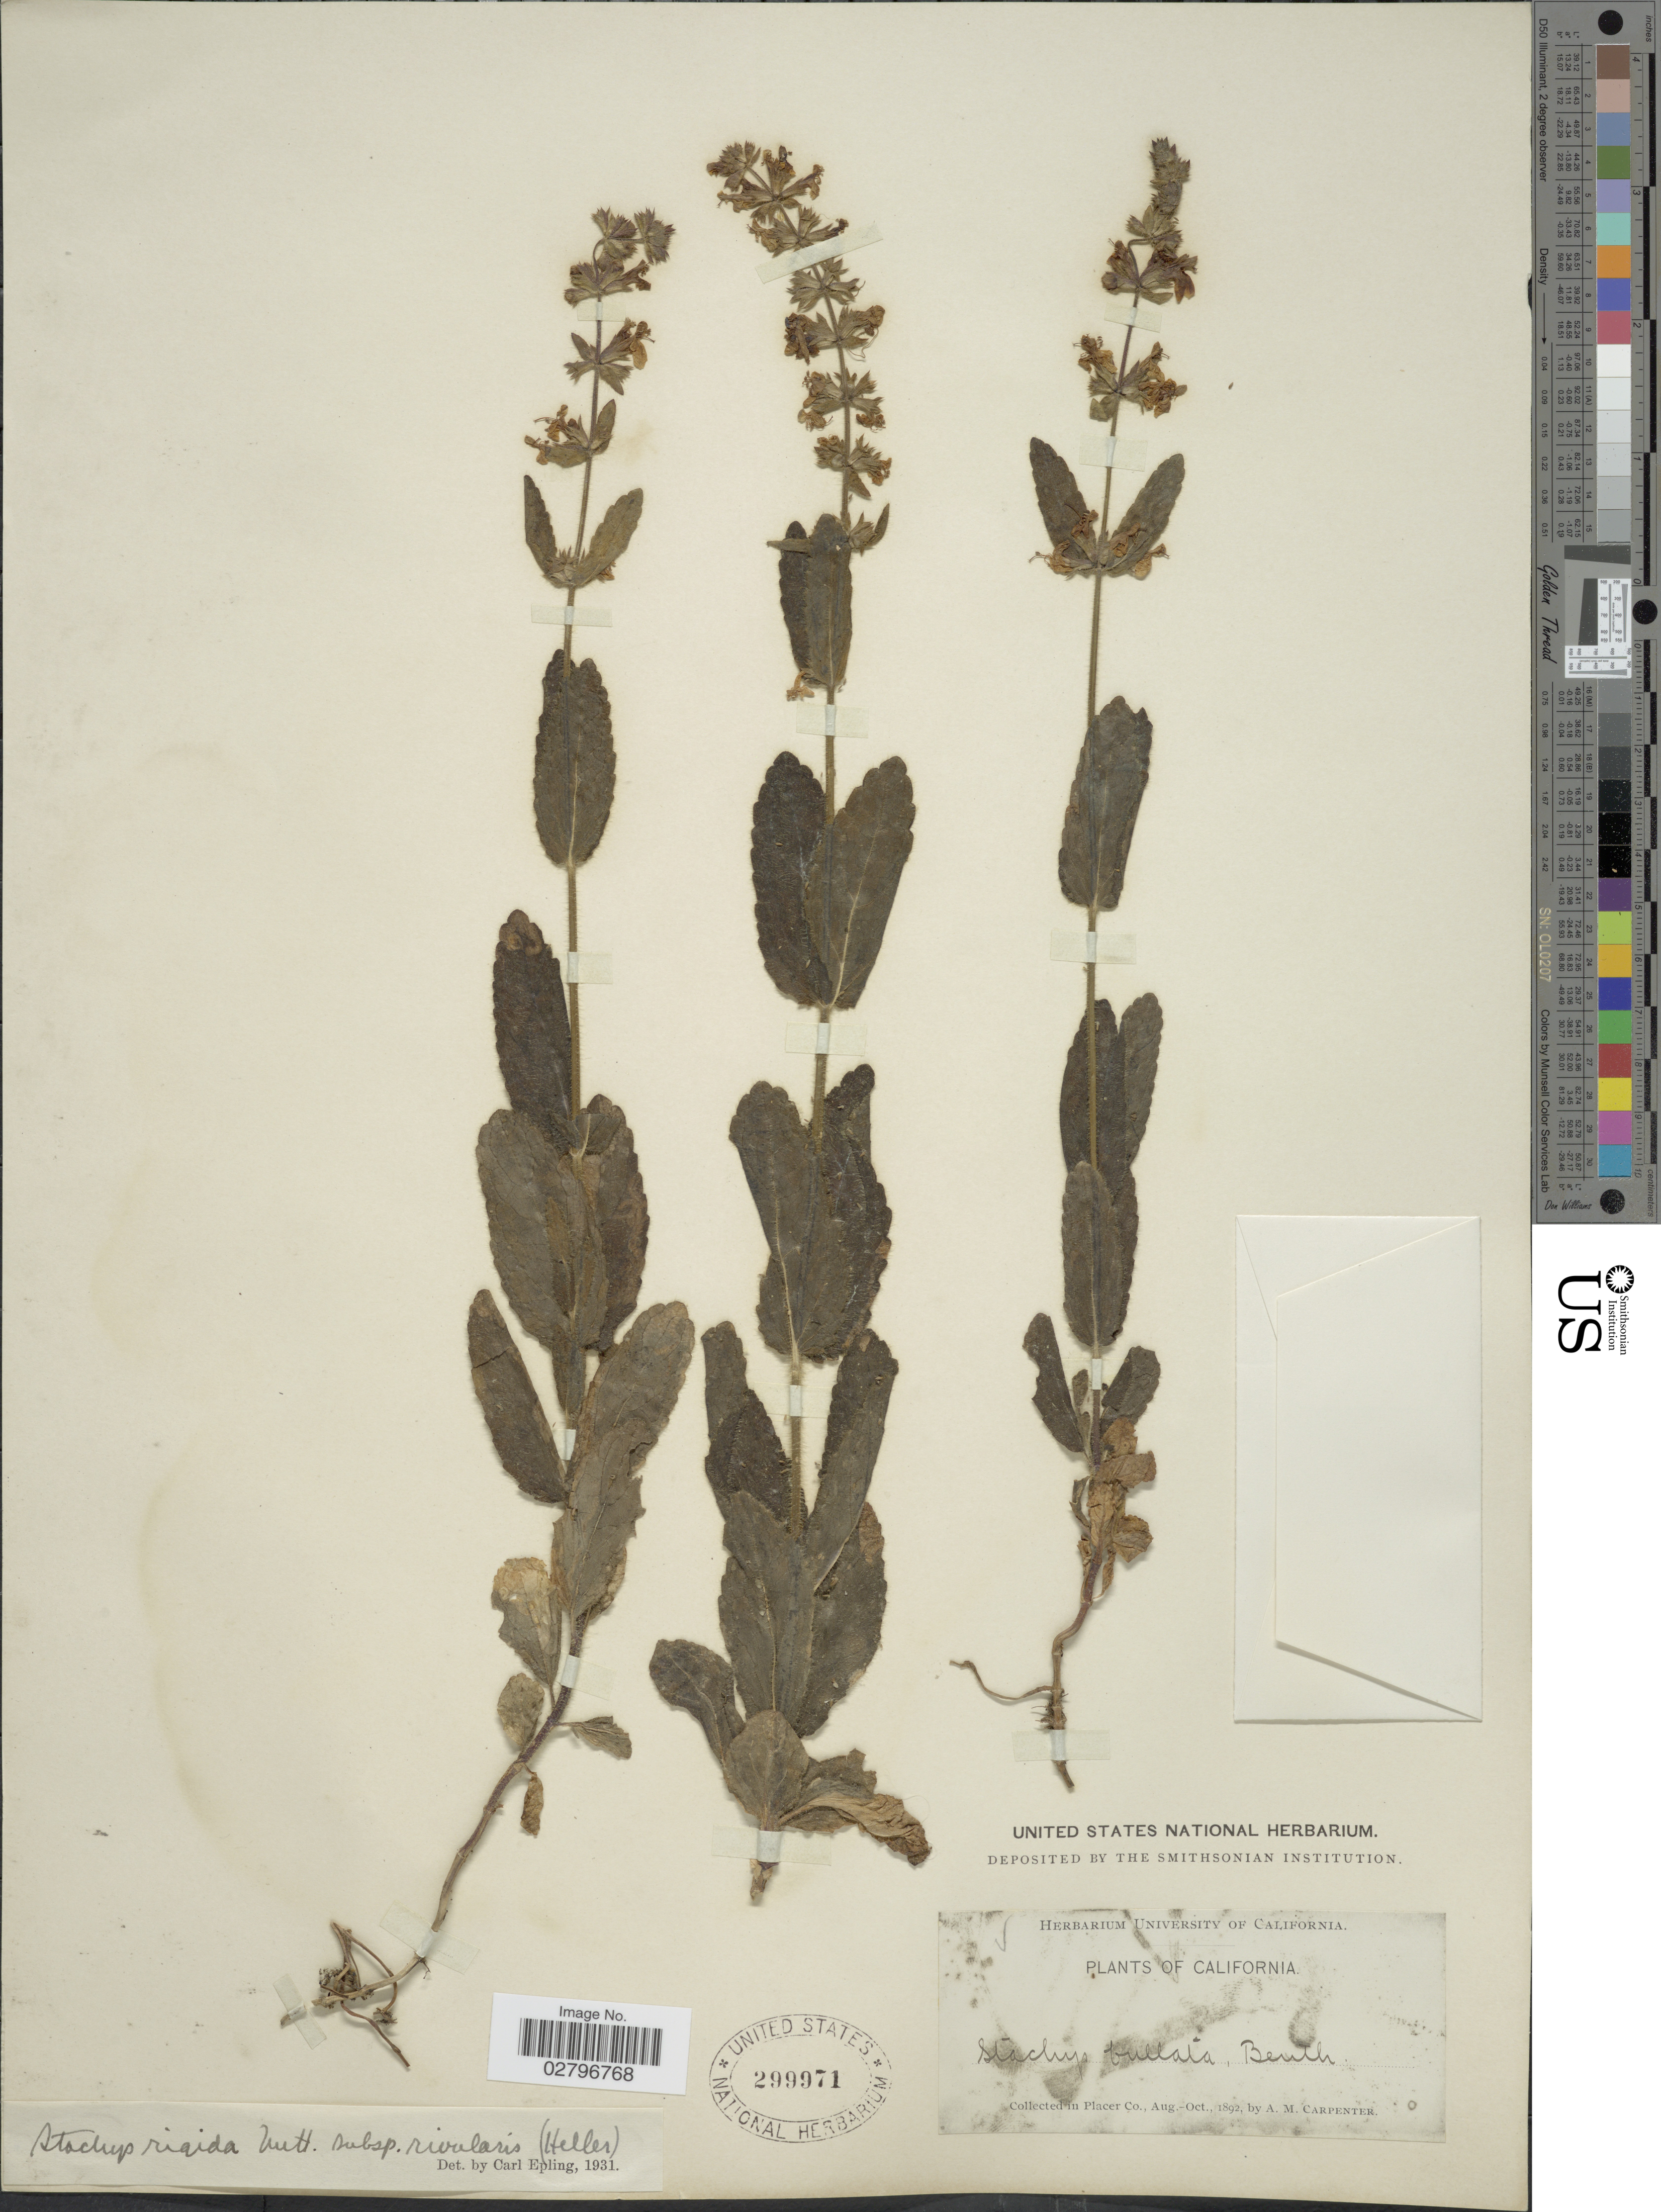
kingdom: Plantae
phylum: Tracheophyta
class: Magnoliopsida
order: Lamiales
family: Lamiaceae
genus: Stachys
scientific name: Stachys rigida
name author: Nutt. ex Benth.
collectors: A. Carpenter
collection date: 1892-08/1892-10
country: United States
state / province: California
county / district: Placer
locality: In Placer Co.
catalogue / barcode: US 299971